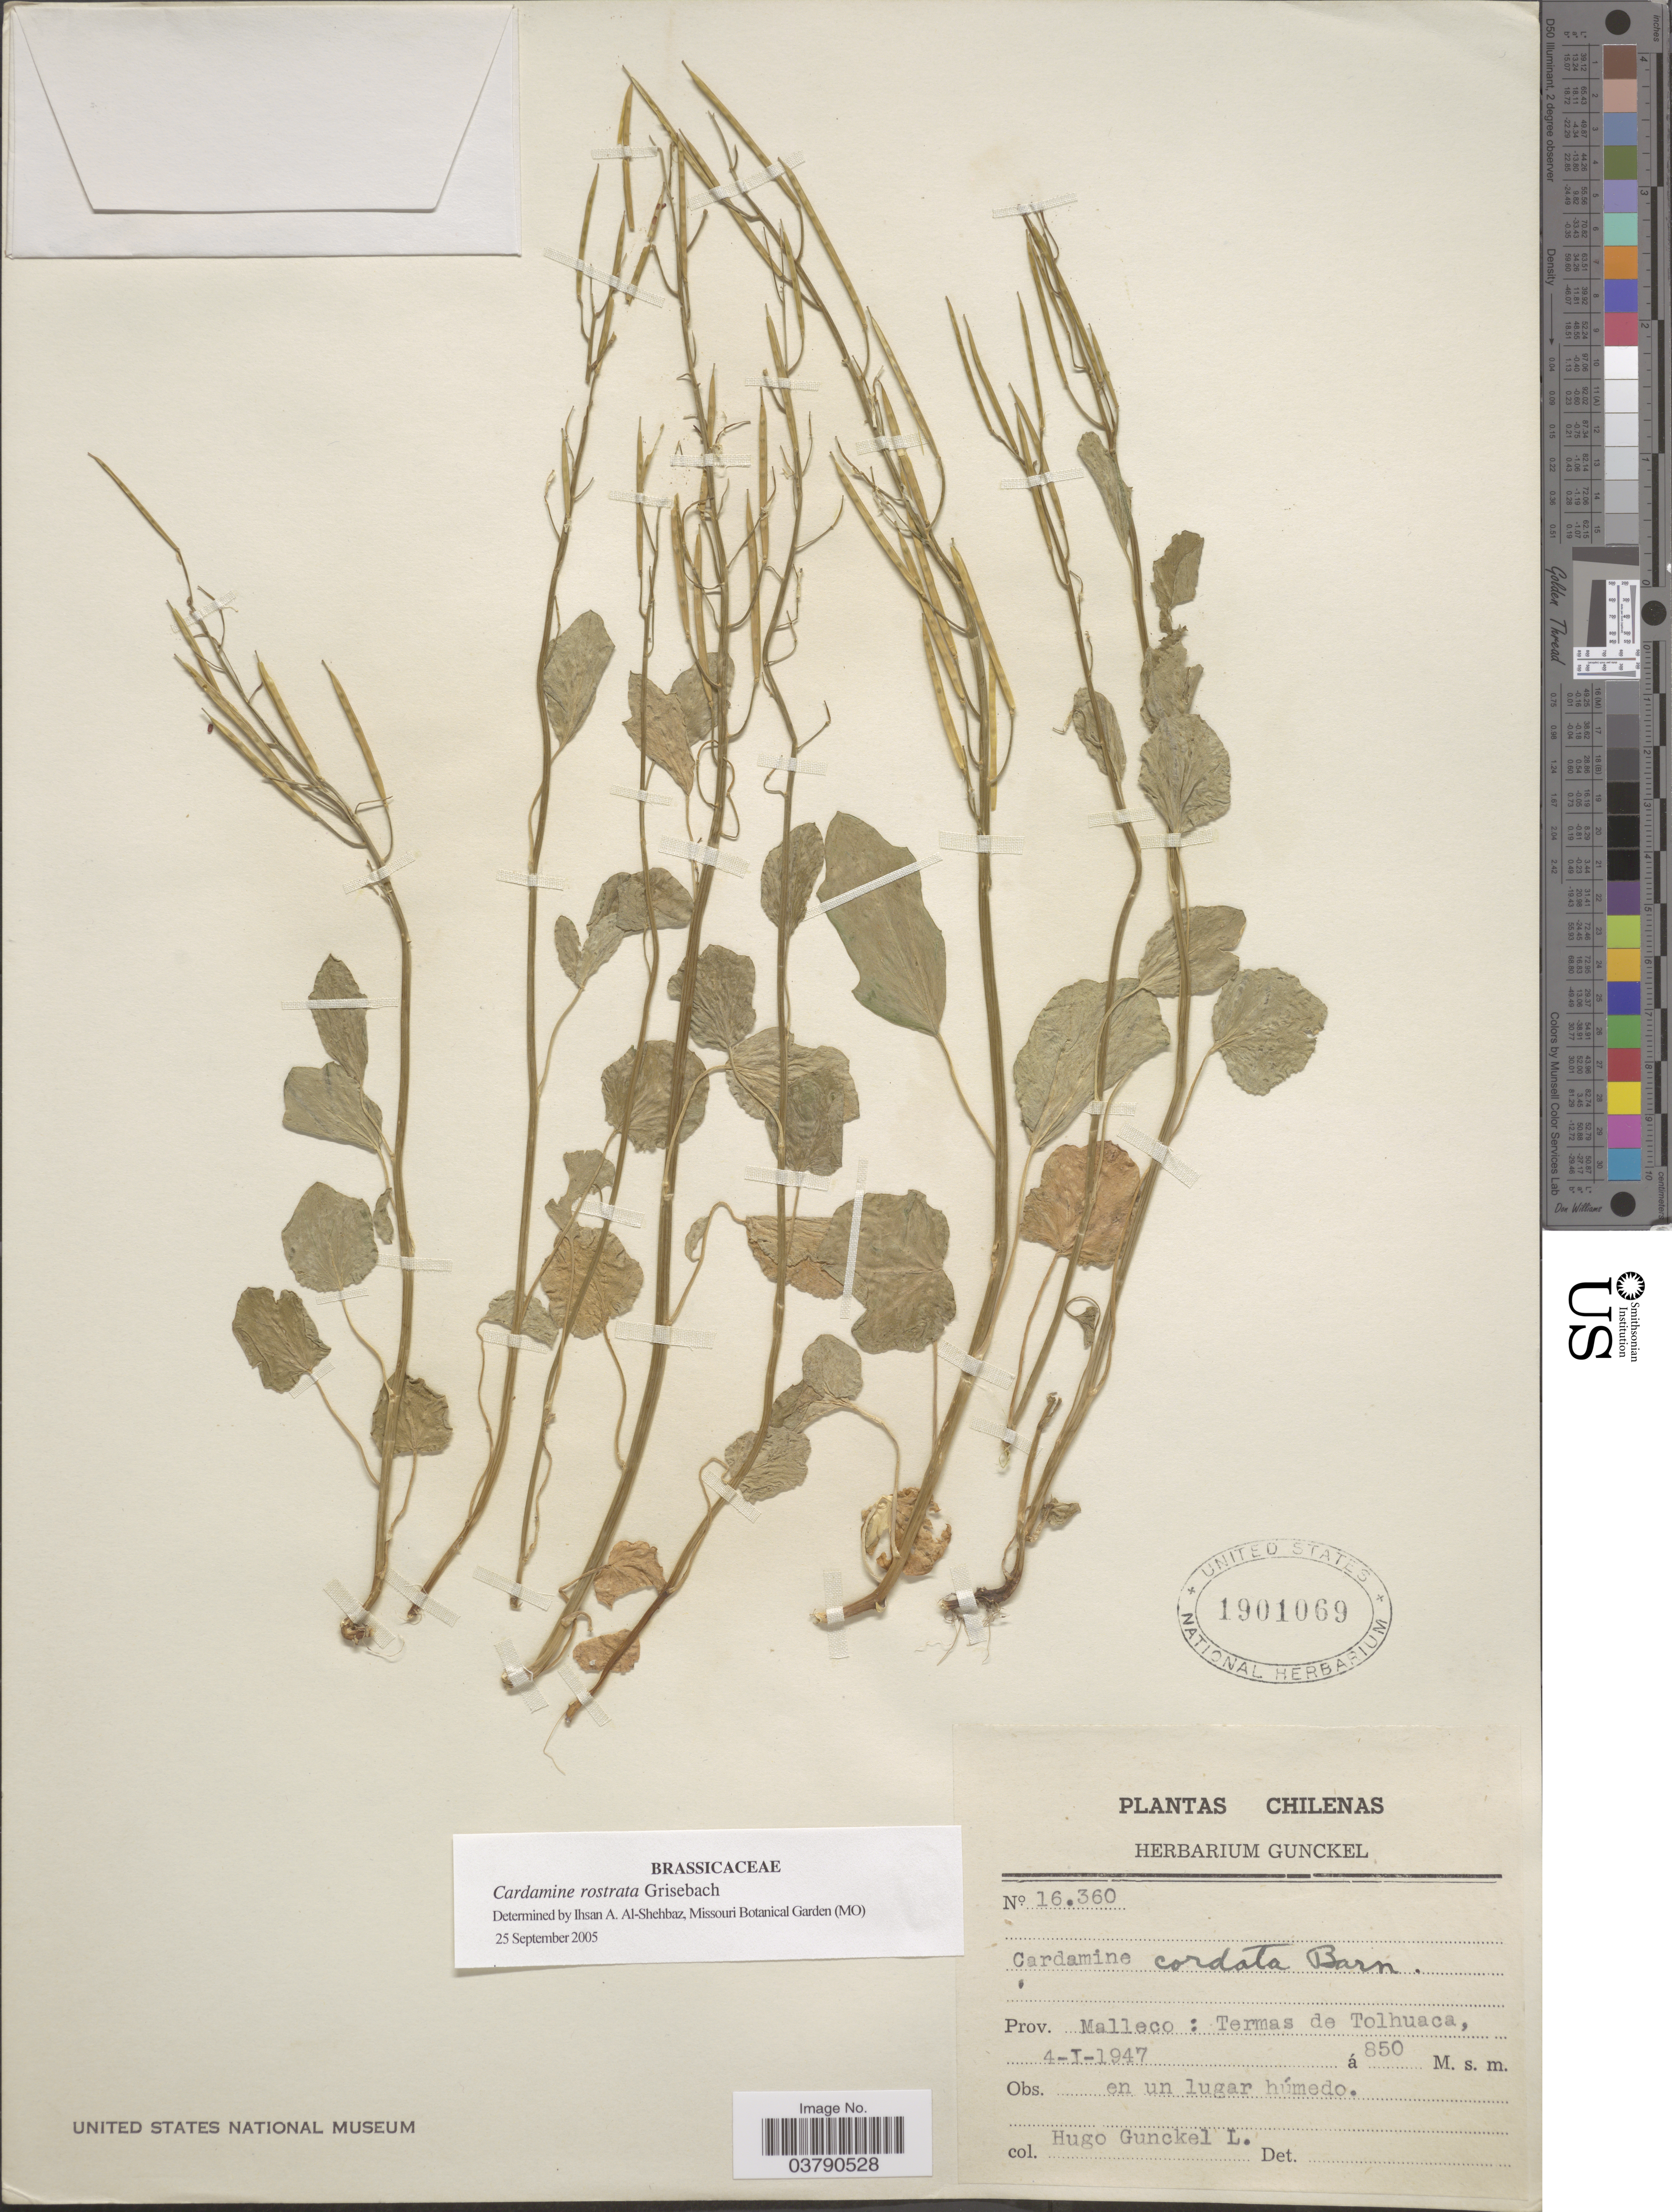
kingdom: Plantae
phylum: Tracheophyta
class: Magnoliopsida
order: Brassicales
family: Brassicaceae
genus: Cardamine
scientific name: Cardamine rostrata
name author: Griseb.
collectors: H. Gunckel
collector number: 16360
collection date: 1947-01-04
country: Chile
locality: Prov. Malleco: Termas de Tolhuaca.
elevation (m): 850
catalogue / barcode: US 1901069